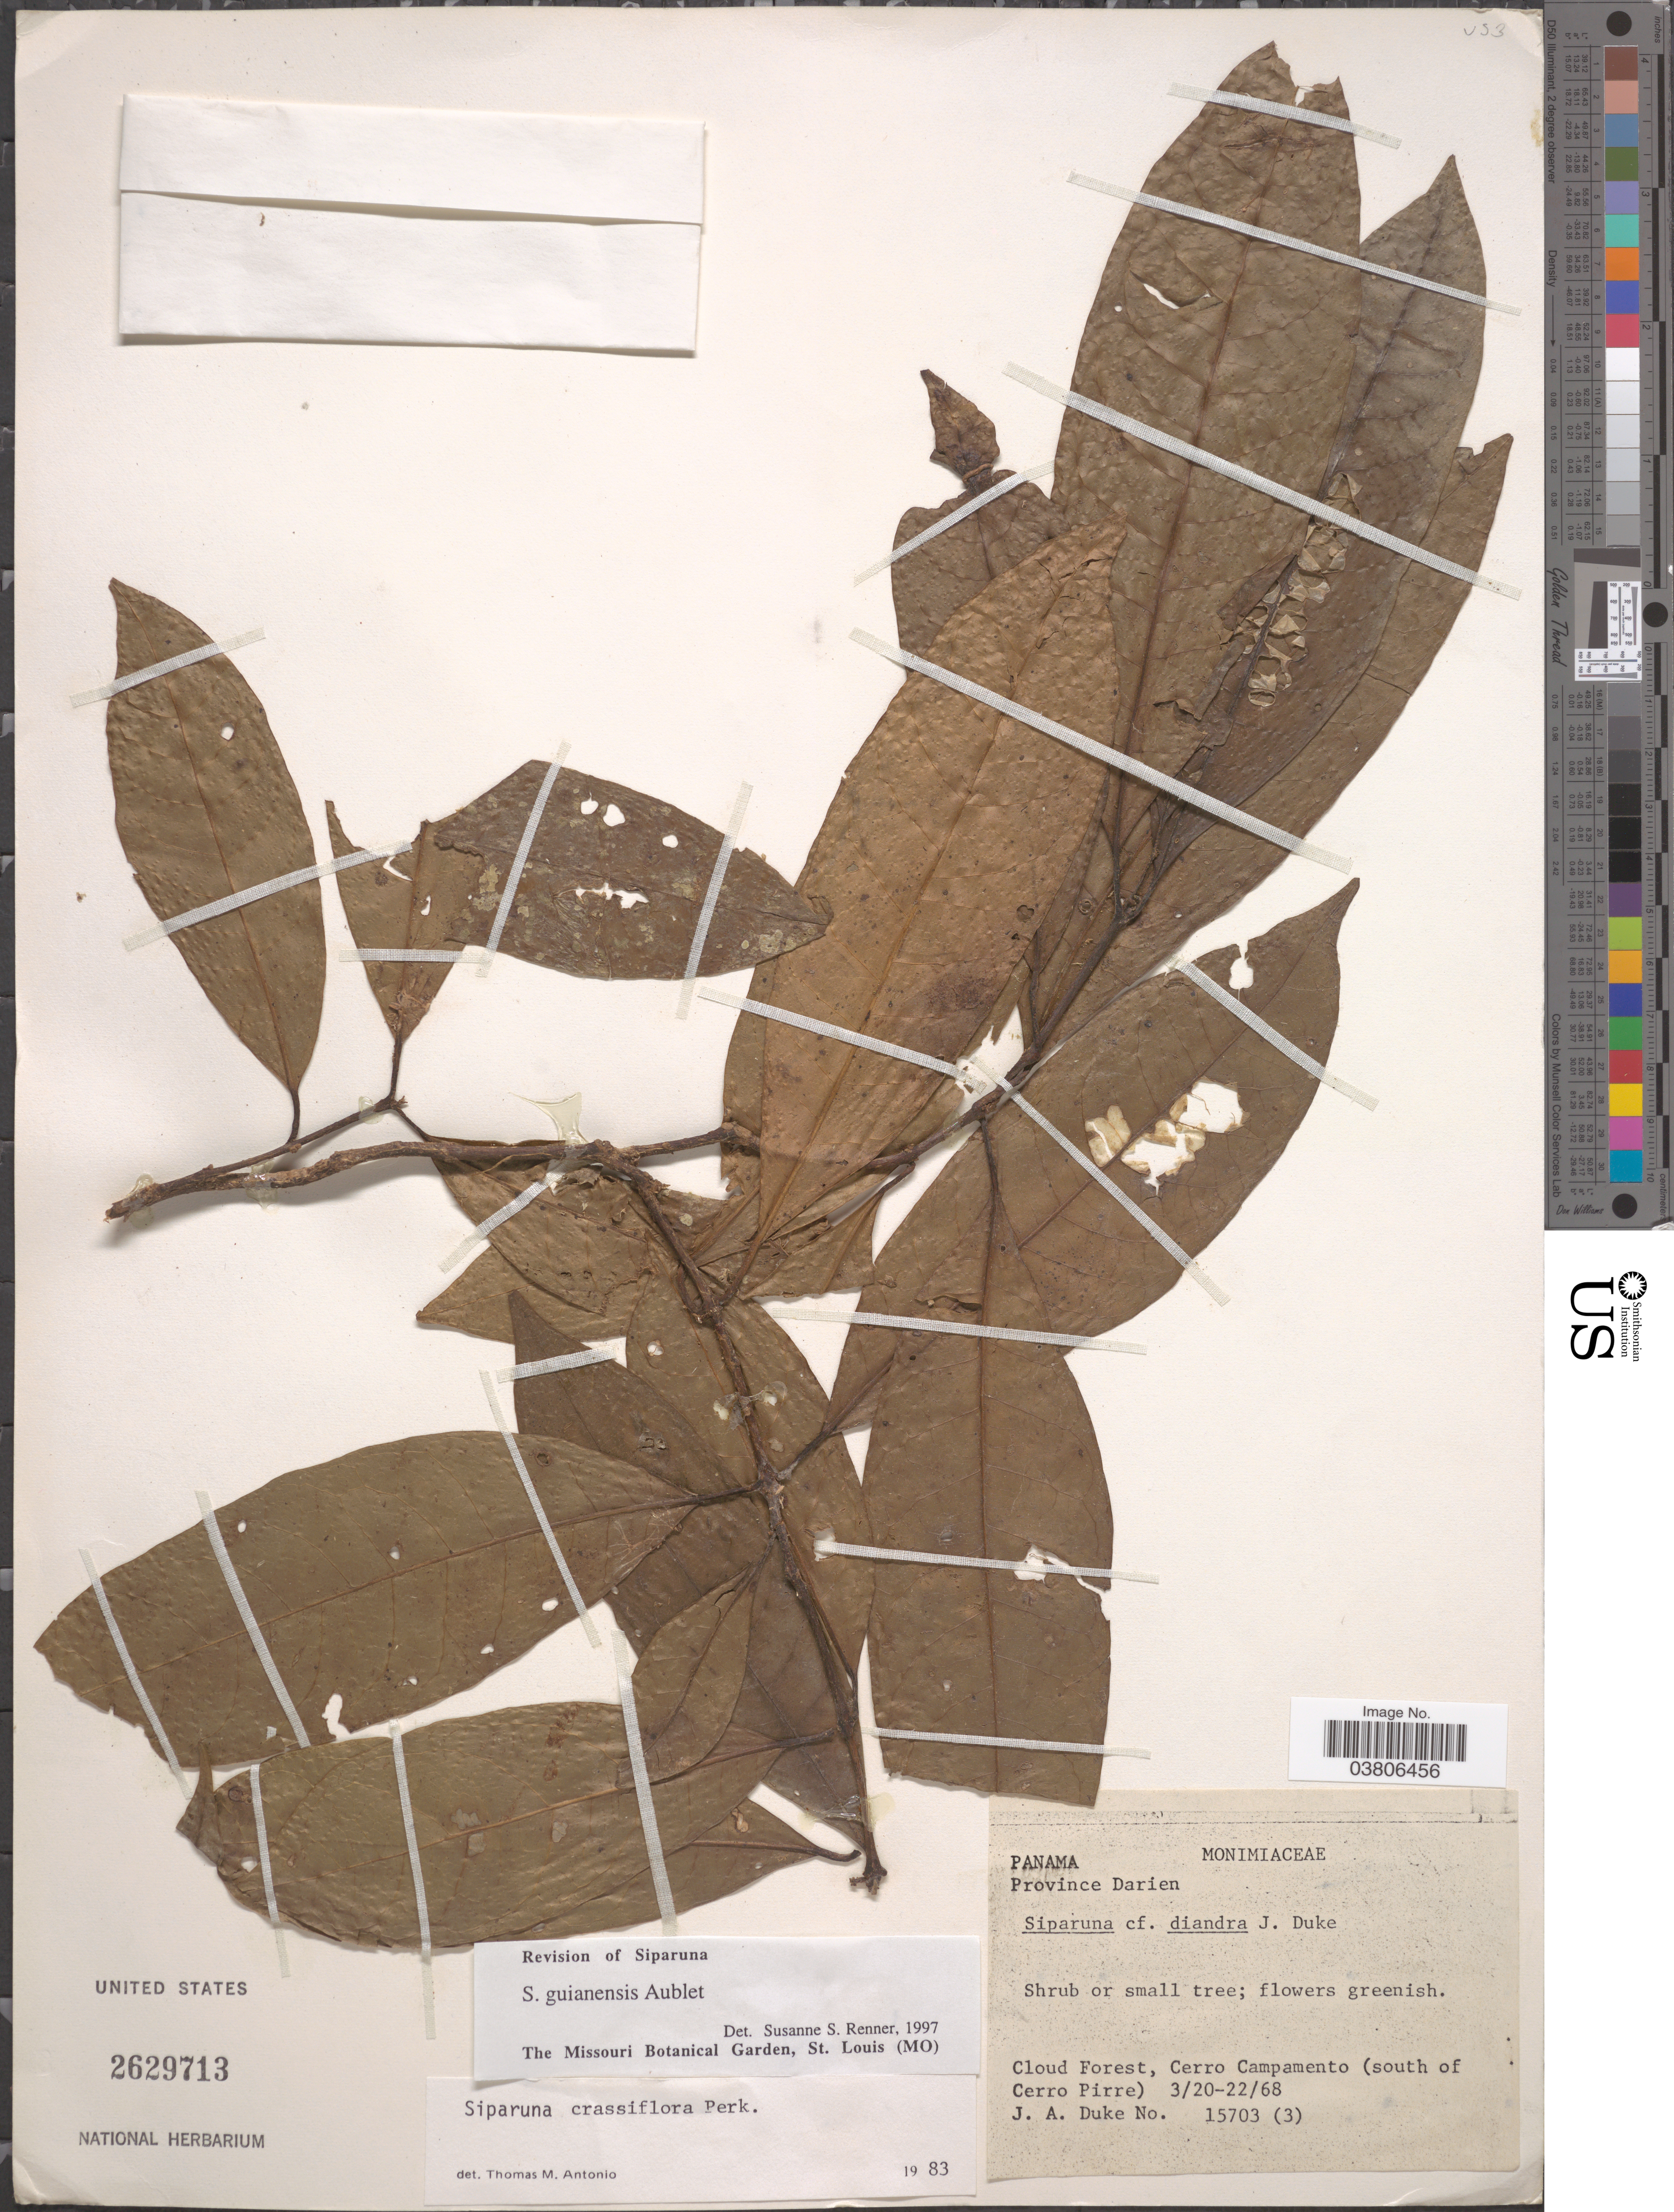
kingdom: Plantae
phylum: Tracheophyta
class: Magnoliopsida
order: Laurales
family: Siparunaceae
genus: Siparuna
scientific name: Siparuna guianensis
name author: Aubl.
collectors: J. A. Duke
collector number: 15703 (3)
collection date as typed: Transcribed d/m/y: 20/3/68 to 22/3/68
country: Panama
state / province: Darien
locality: Cloud Forest, Cerro Campamento (south of Cerro Pirre).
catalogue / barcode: US 2629713